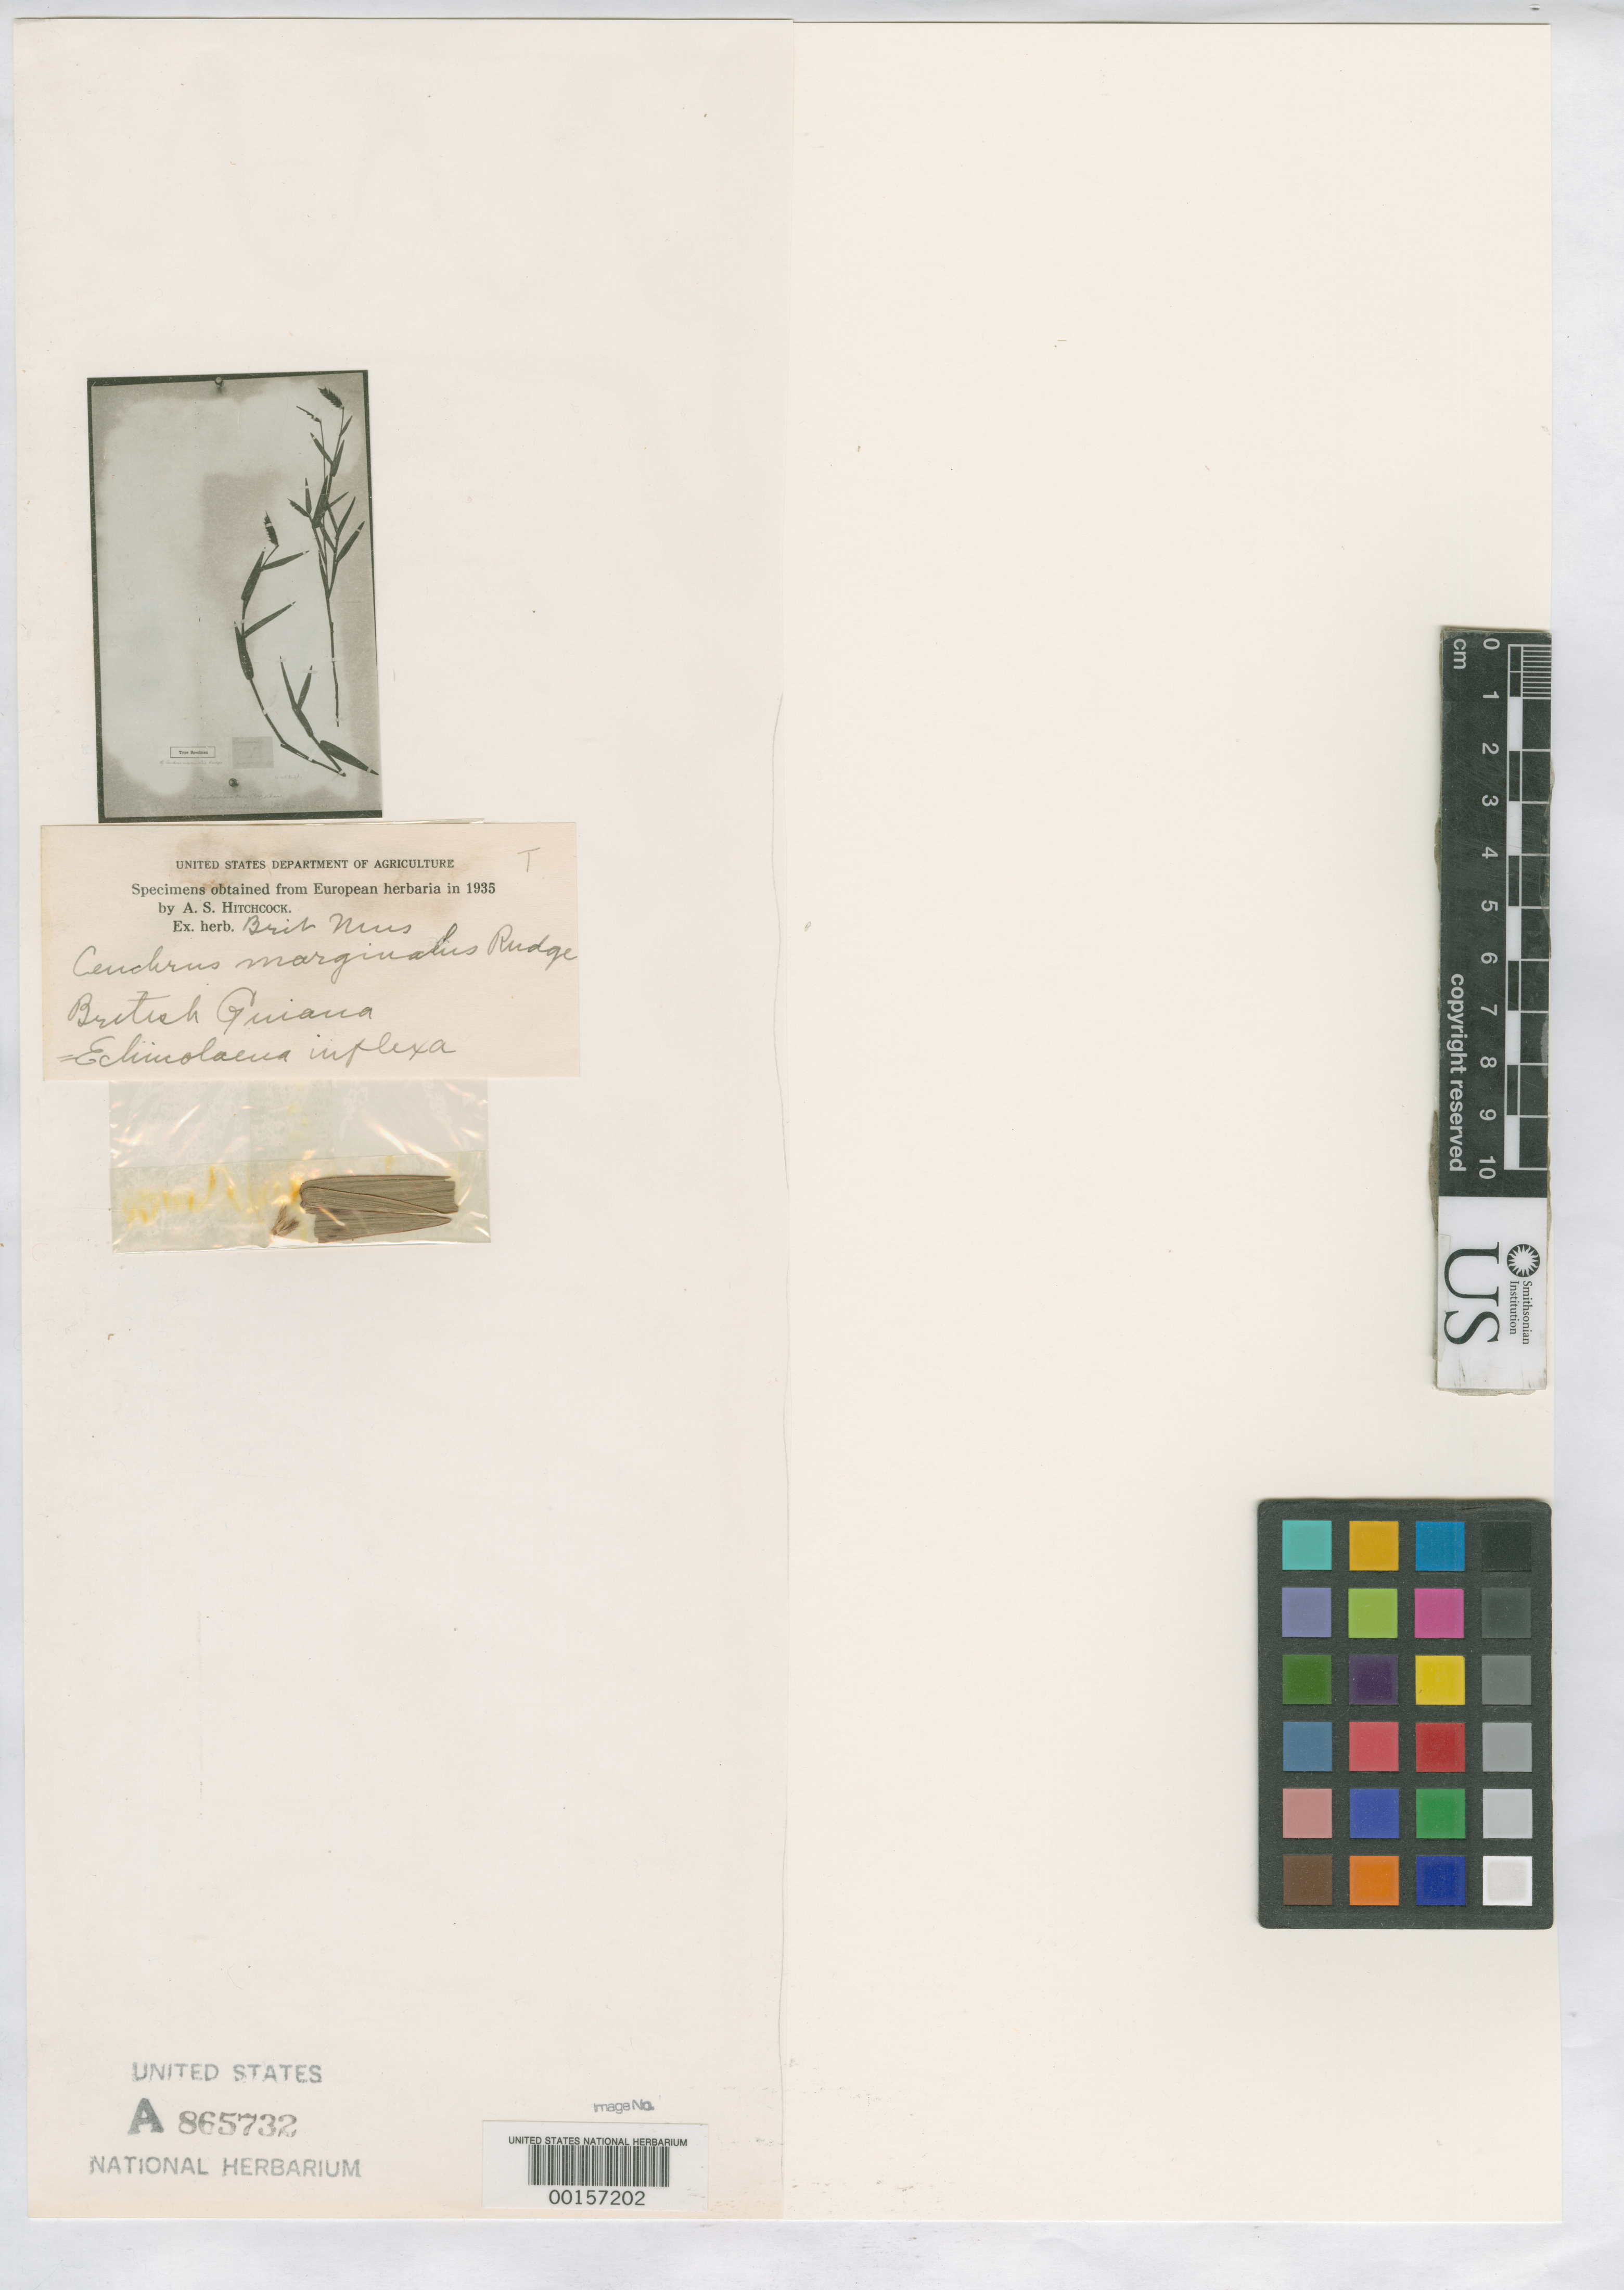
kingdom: Plantae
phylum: Tracheophyta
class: Liliopsida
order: Poales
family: Poaceae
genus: Cenchrus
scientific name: Cenchrus marginalis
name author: Rudge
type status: Type Fragment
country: Guyana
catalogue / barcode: US 865732A